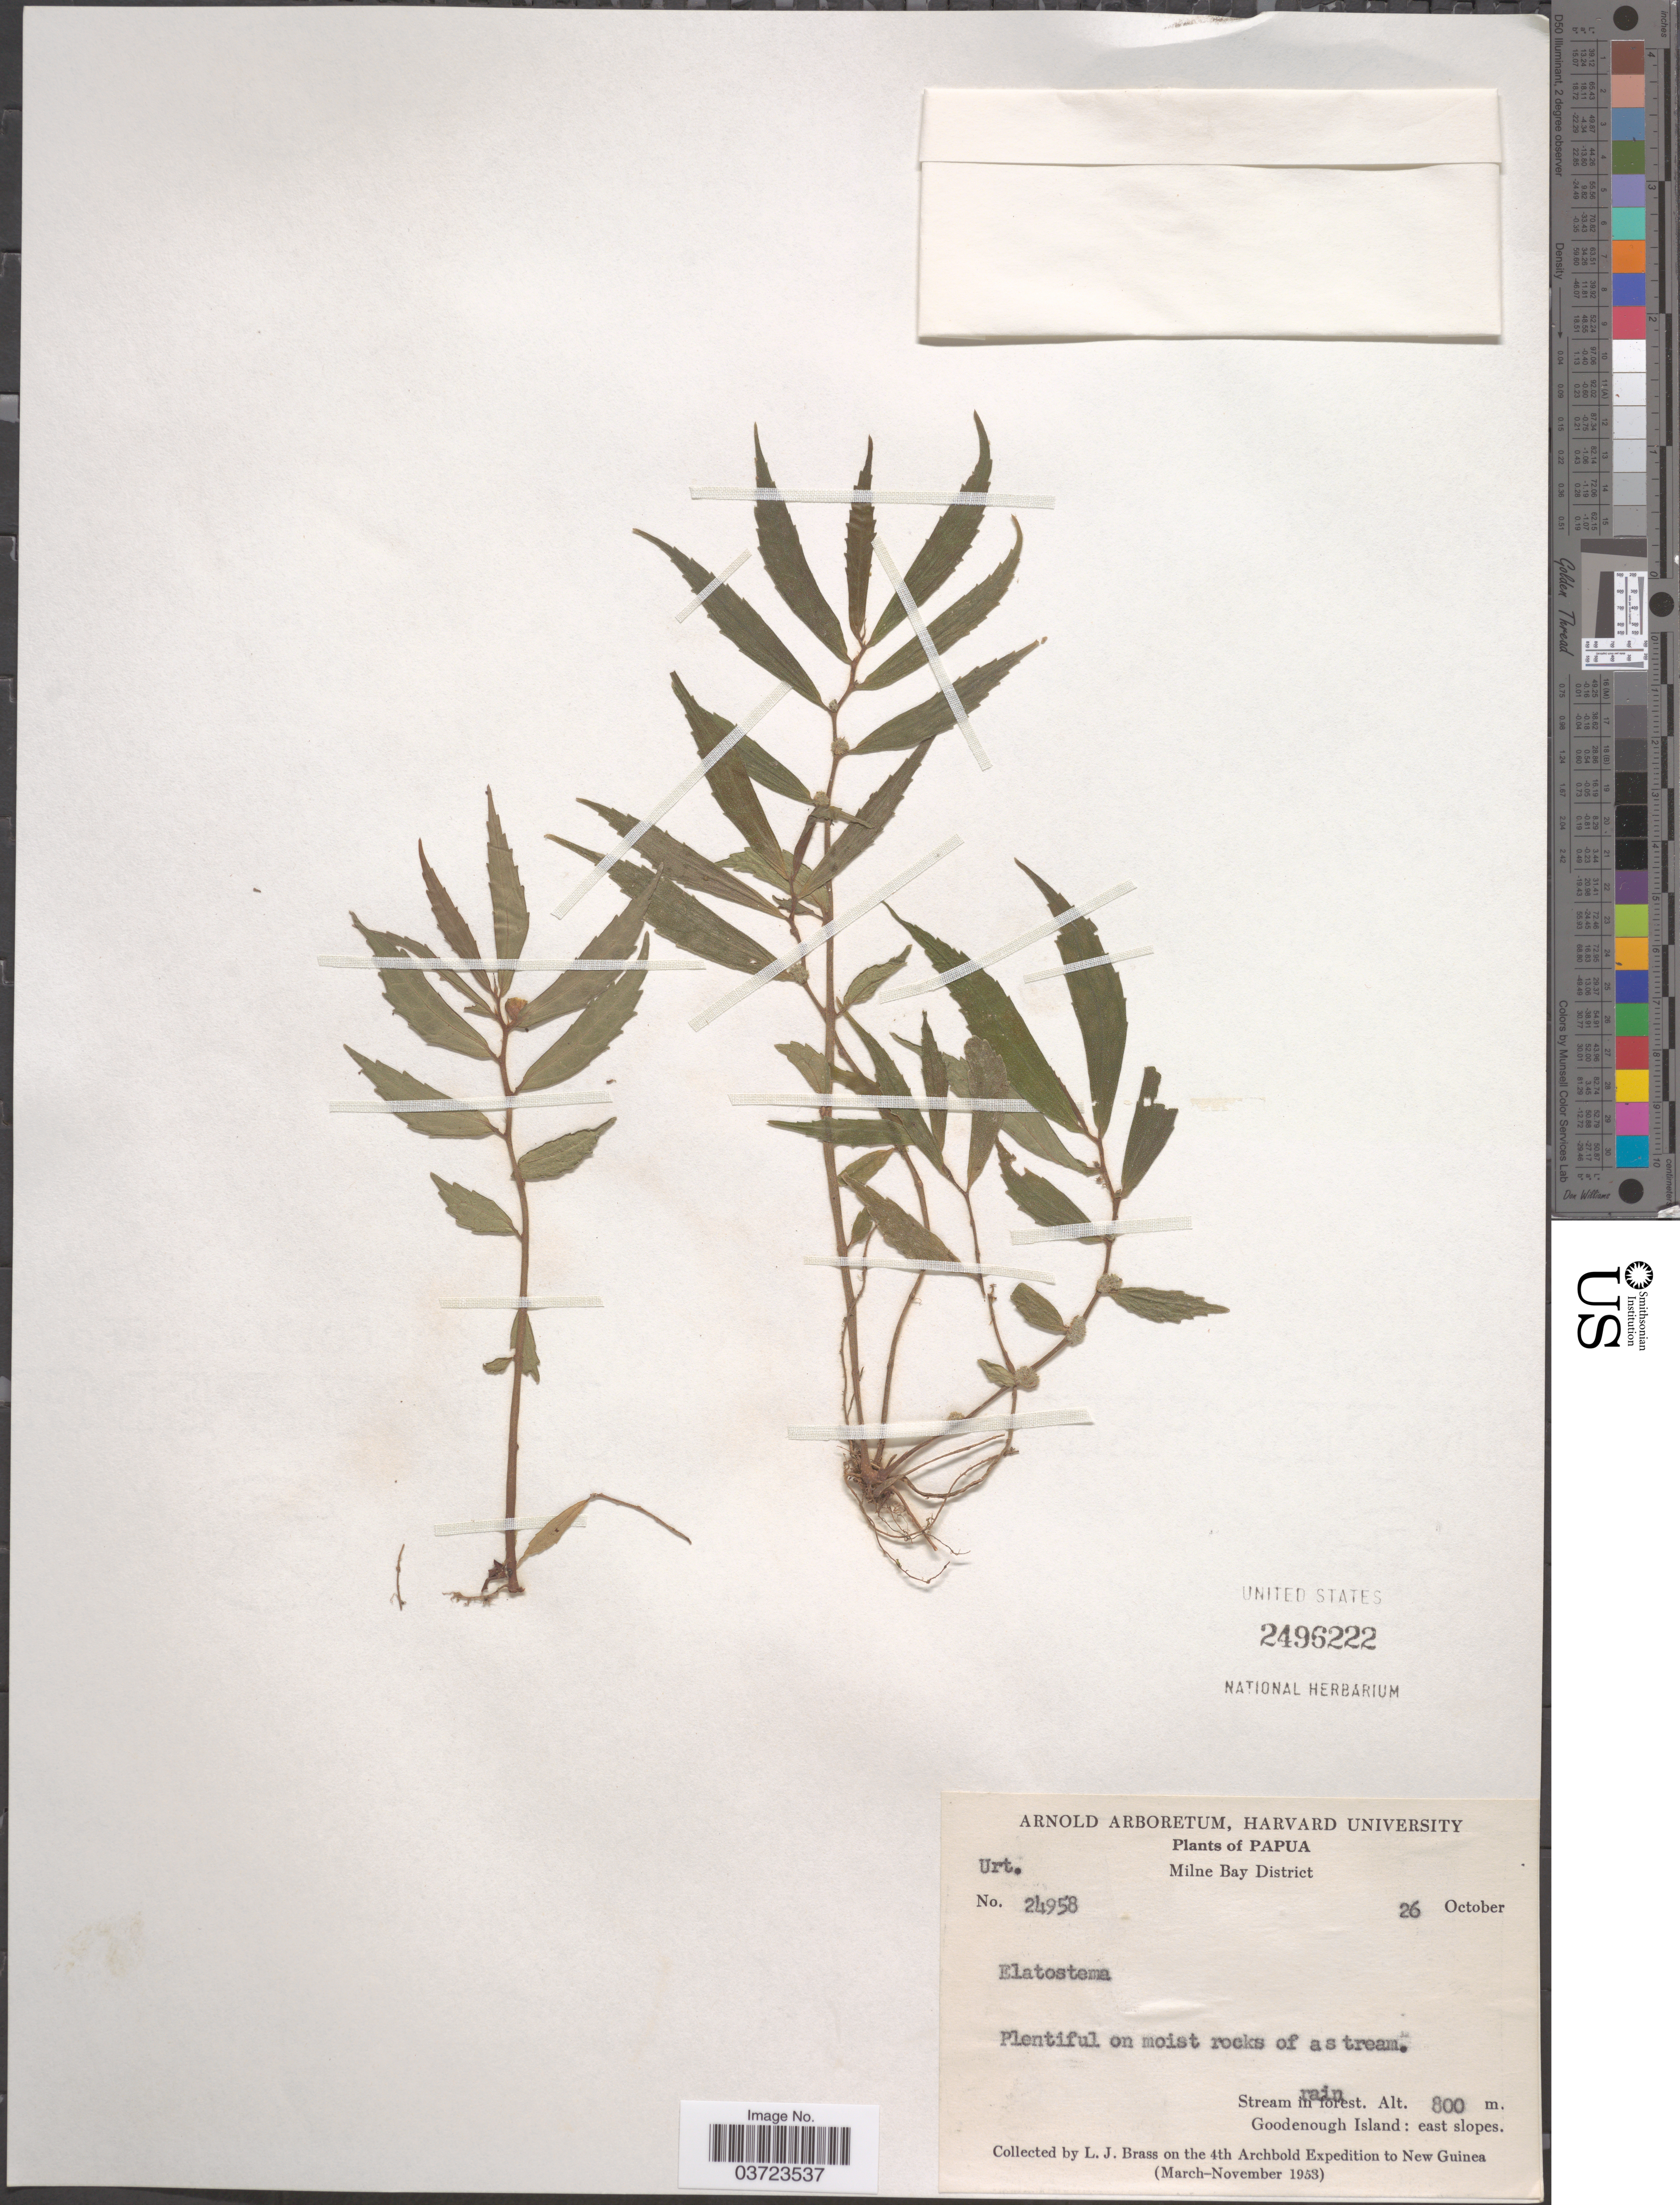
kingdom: Plantae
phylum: Tracheophyta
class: Magnoliopsida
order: Rosales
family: Urticaceae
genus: Elatostema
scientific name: Elatostema sp.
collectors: L. J. Brass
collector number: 24958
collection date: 1953-10-26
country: Papua New Guinea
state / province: Milne Bay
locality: Papua. Milne Bay District. Goodenough Island. New Guinea.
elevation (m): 800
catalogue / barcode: US 2496222